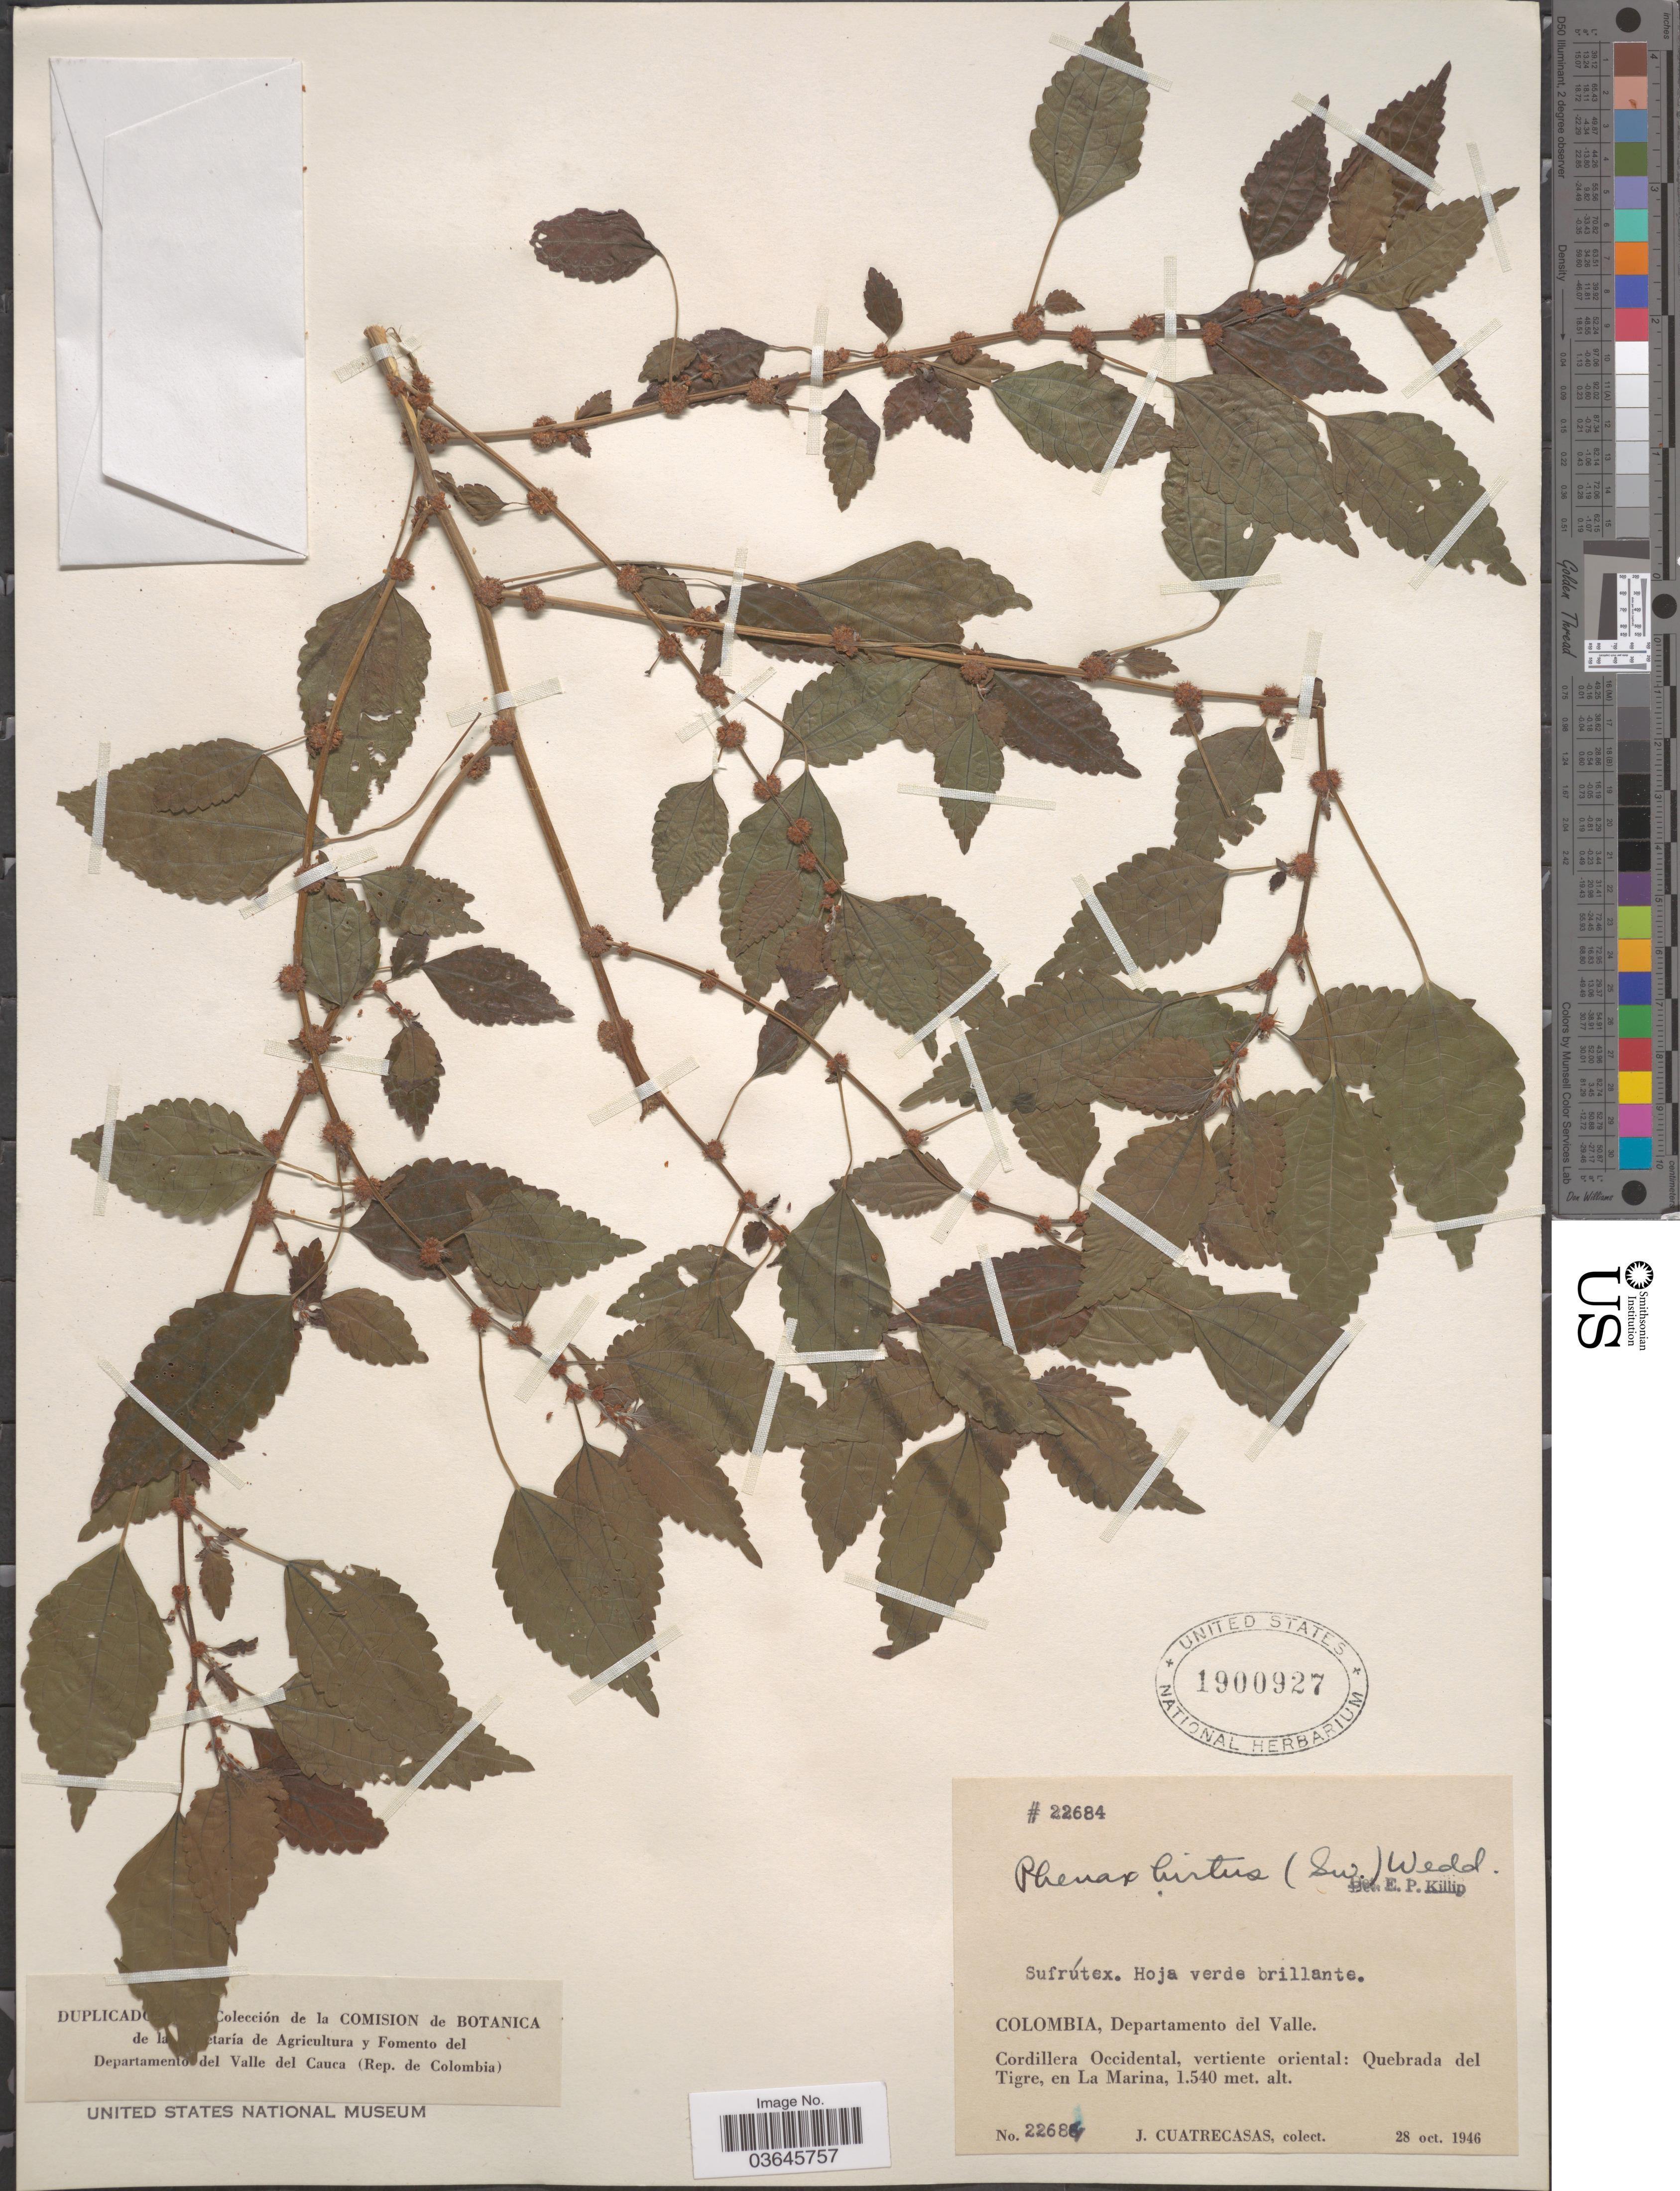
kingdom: Plantae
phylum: Tracheophyta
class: Magnoliopsida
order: Rosales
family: Urticaceae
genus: Phenax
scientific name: Phenax hirtus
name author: (Sw.) Wedd.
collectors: J. Cuatrecasas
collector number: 2268!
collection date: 1946-10-28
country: Colombia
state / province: Valle del Cauca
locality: Departamento del Valle. Cordillera Occidental, vertiente oriental: Quebrada del Tigre, en La Marina.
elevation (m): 1540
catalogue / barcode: US 1900927